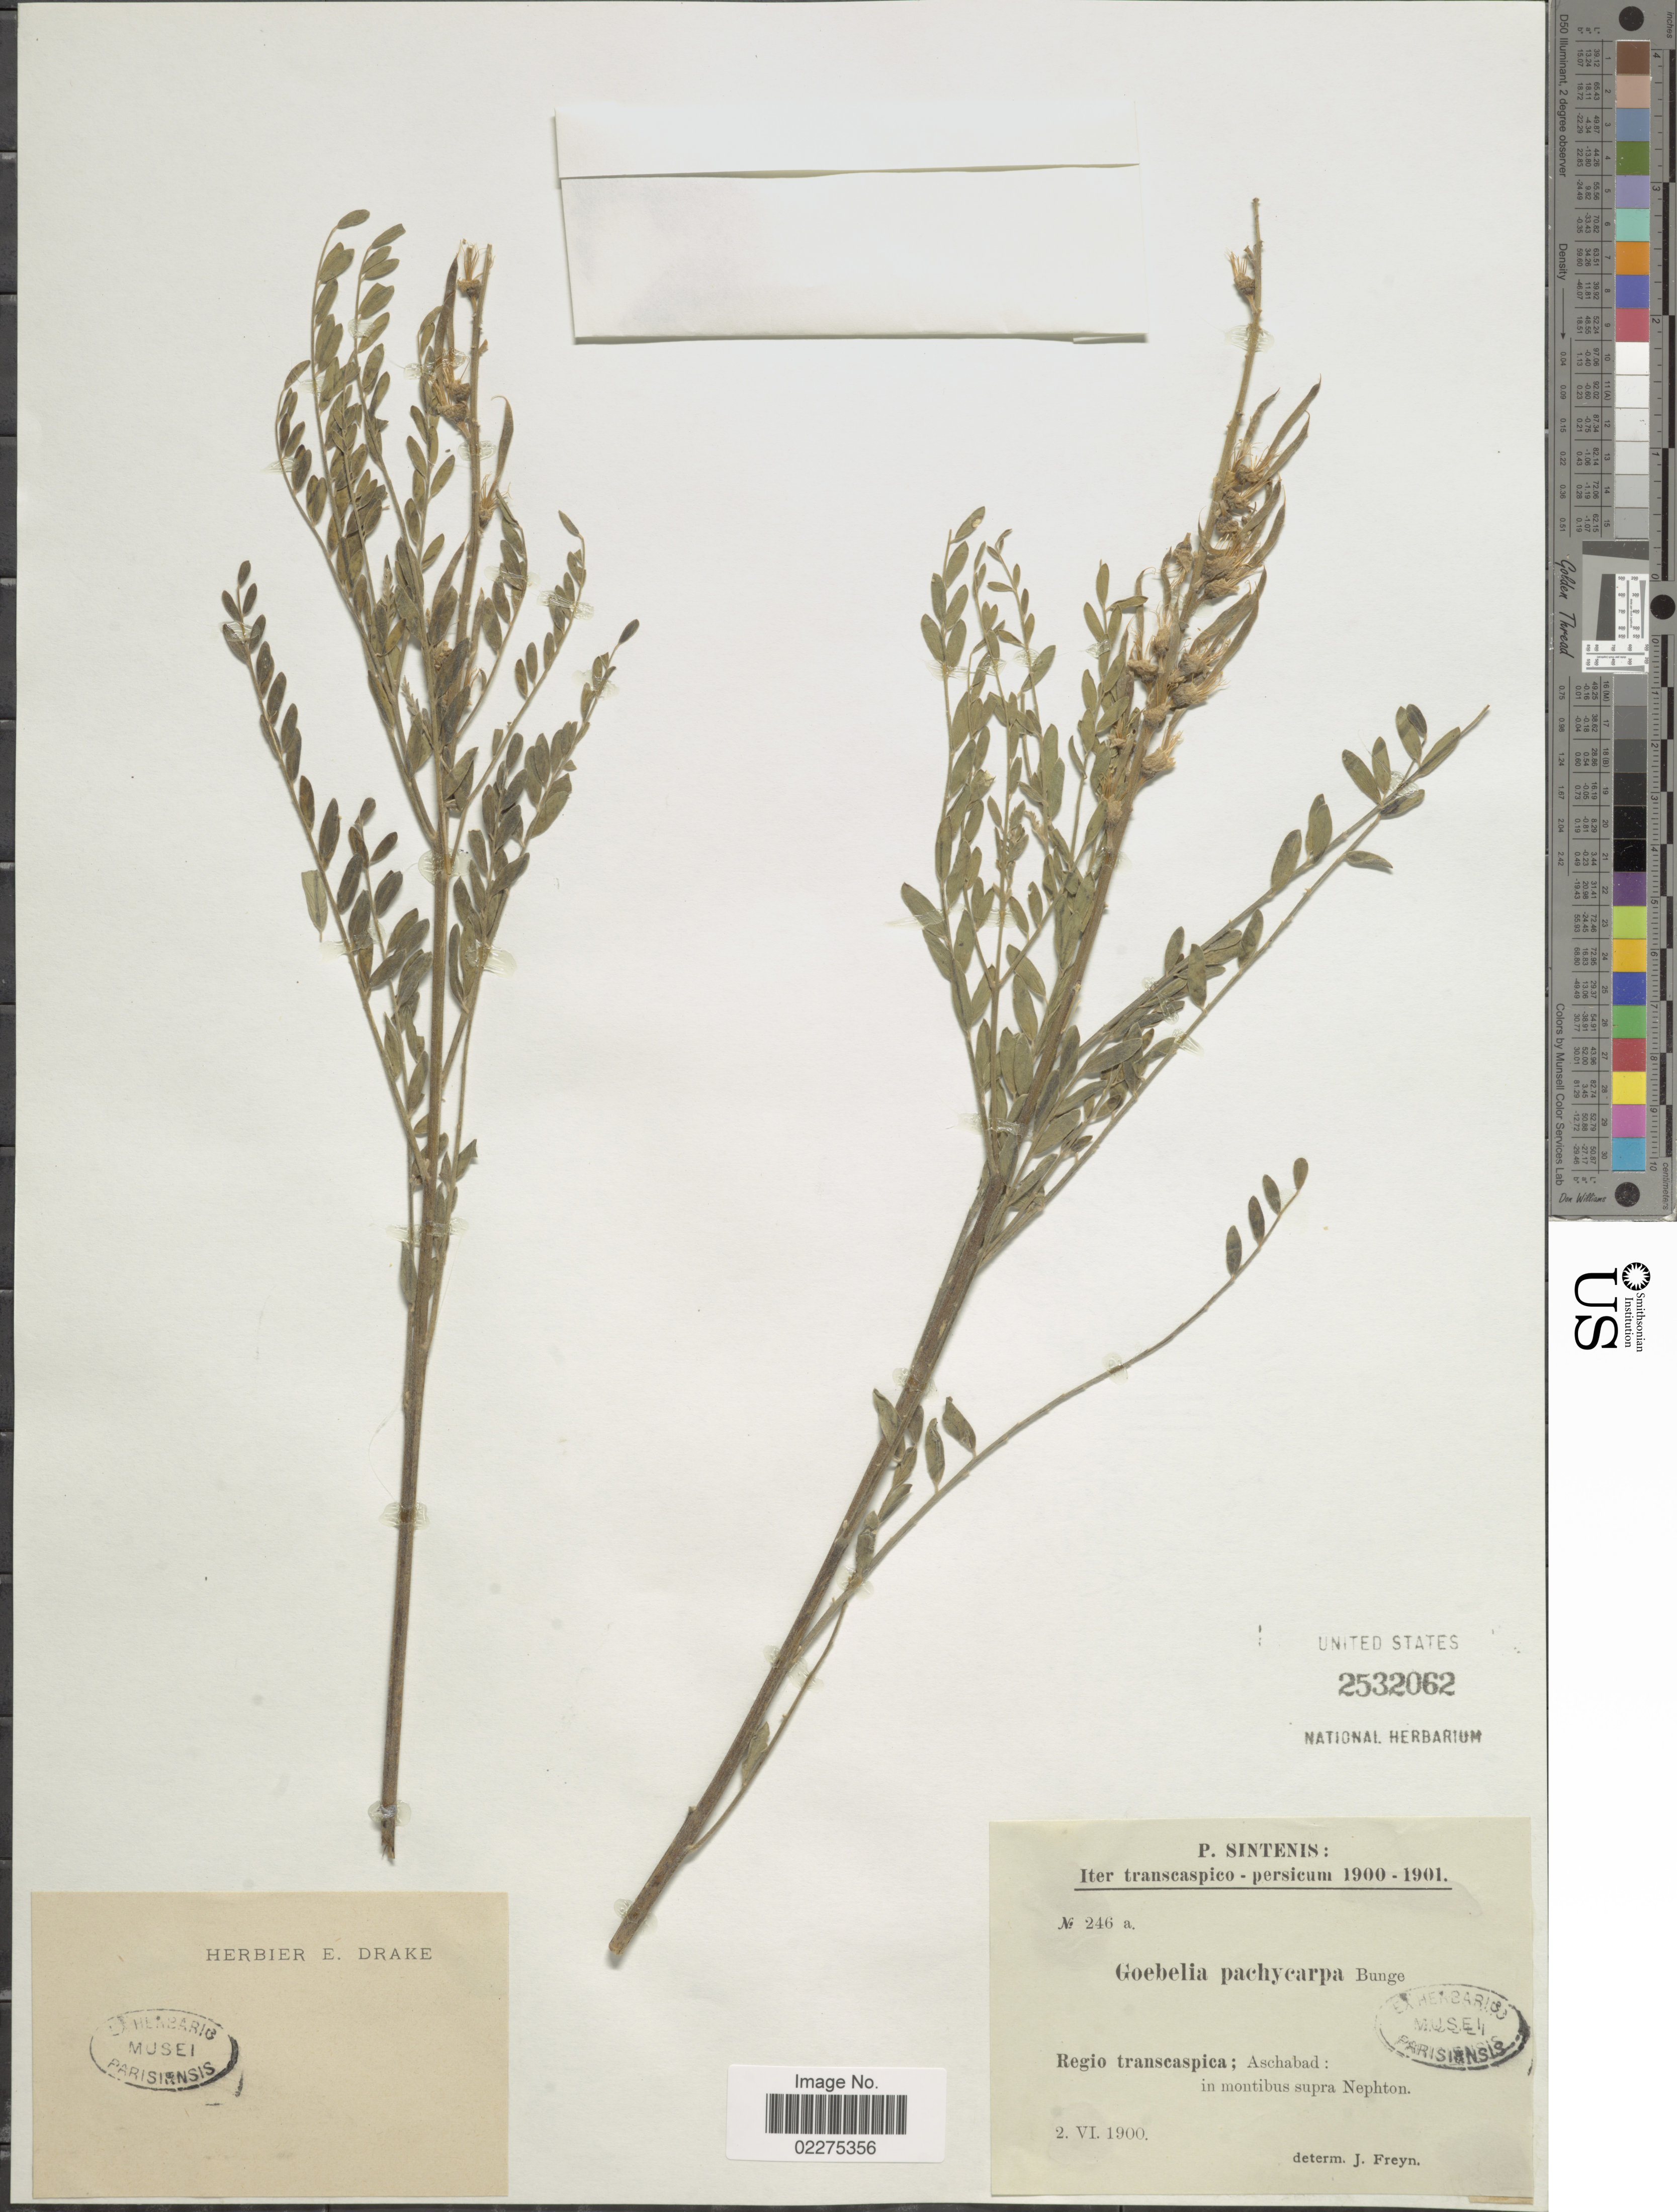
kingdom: Plantae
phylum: Tracheophyta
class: Magnoliopsida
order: Fabales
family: Fabaceae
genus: Sophora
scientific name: Sophora pachycarpa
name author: Schrenk ex C.A. Mey.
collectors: P. Sintenis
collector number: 246a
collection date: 1900-06-02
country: Turkmenistan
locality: Regio transcaspica; Aschabad: in montibus supra Nephton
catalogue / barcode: US 2532062